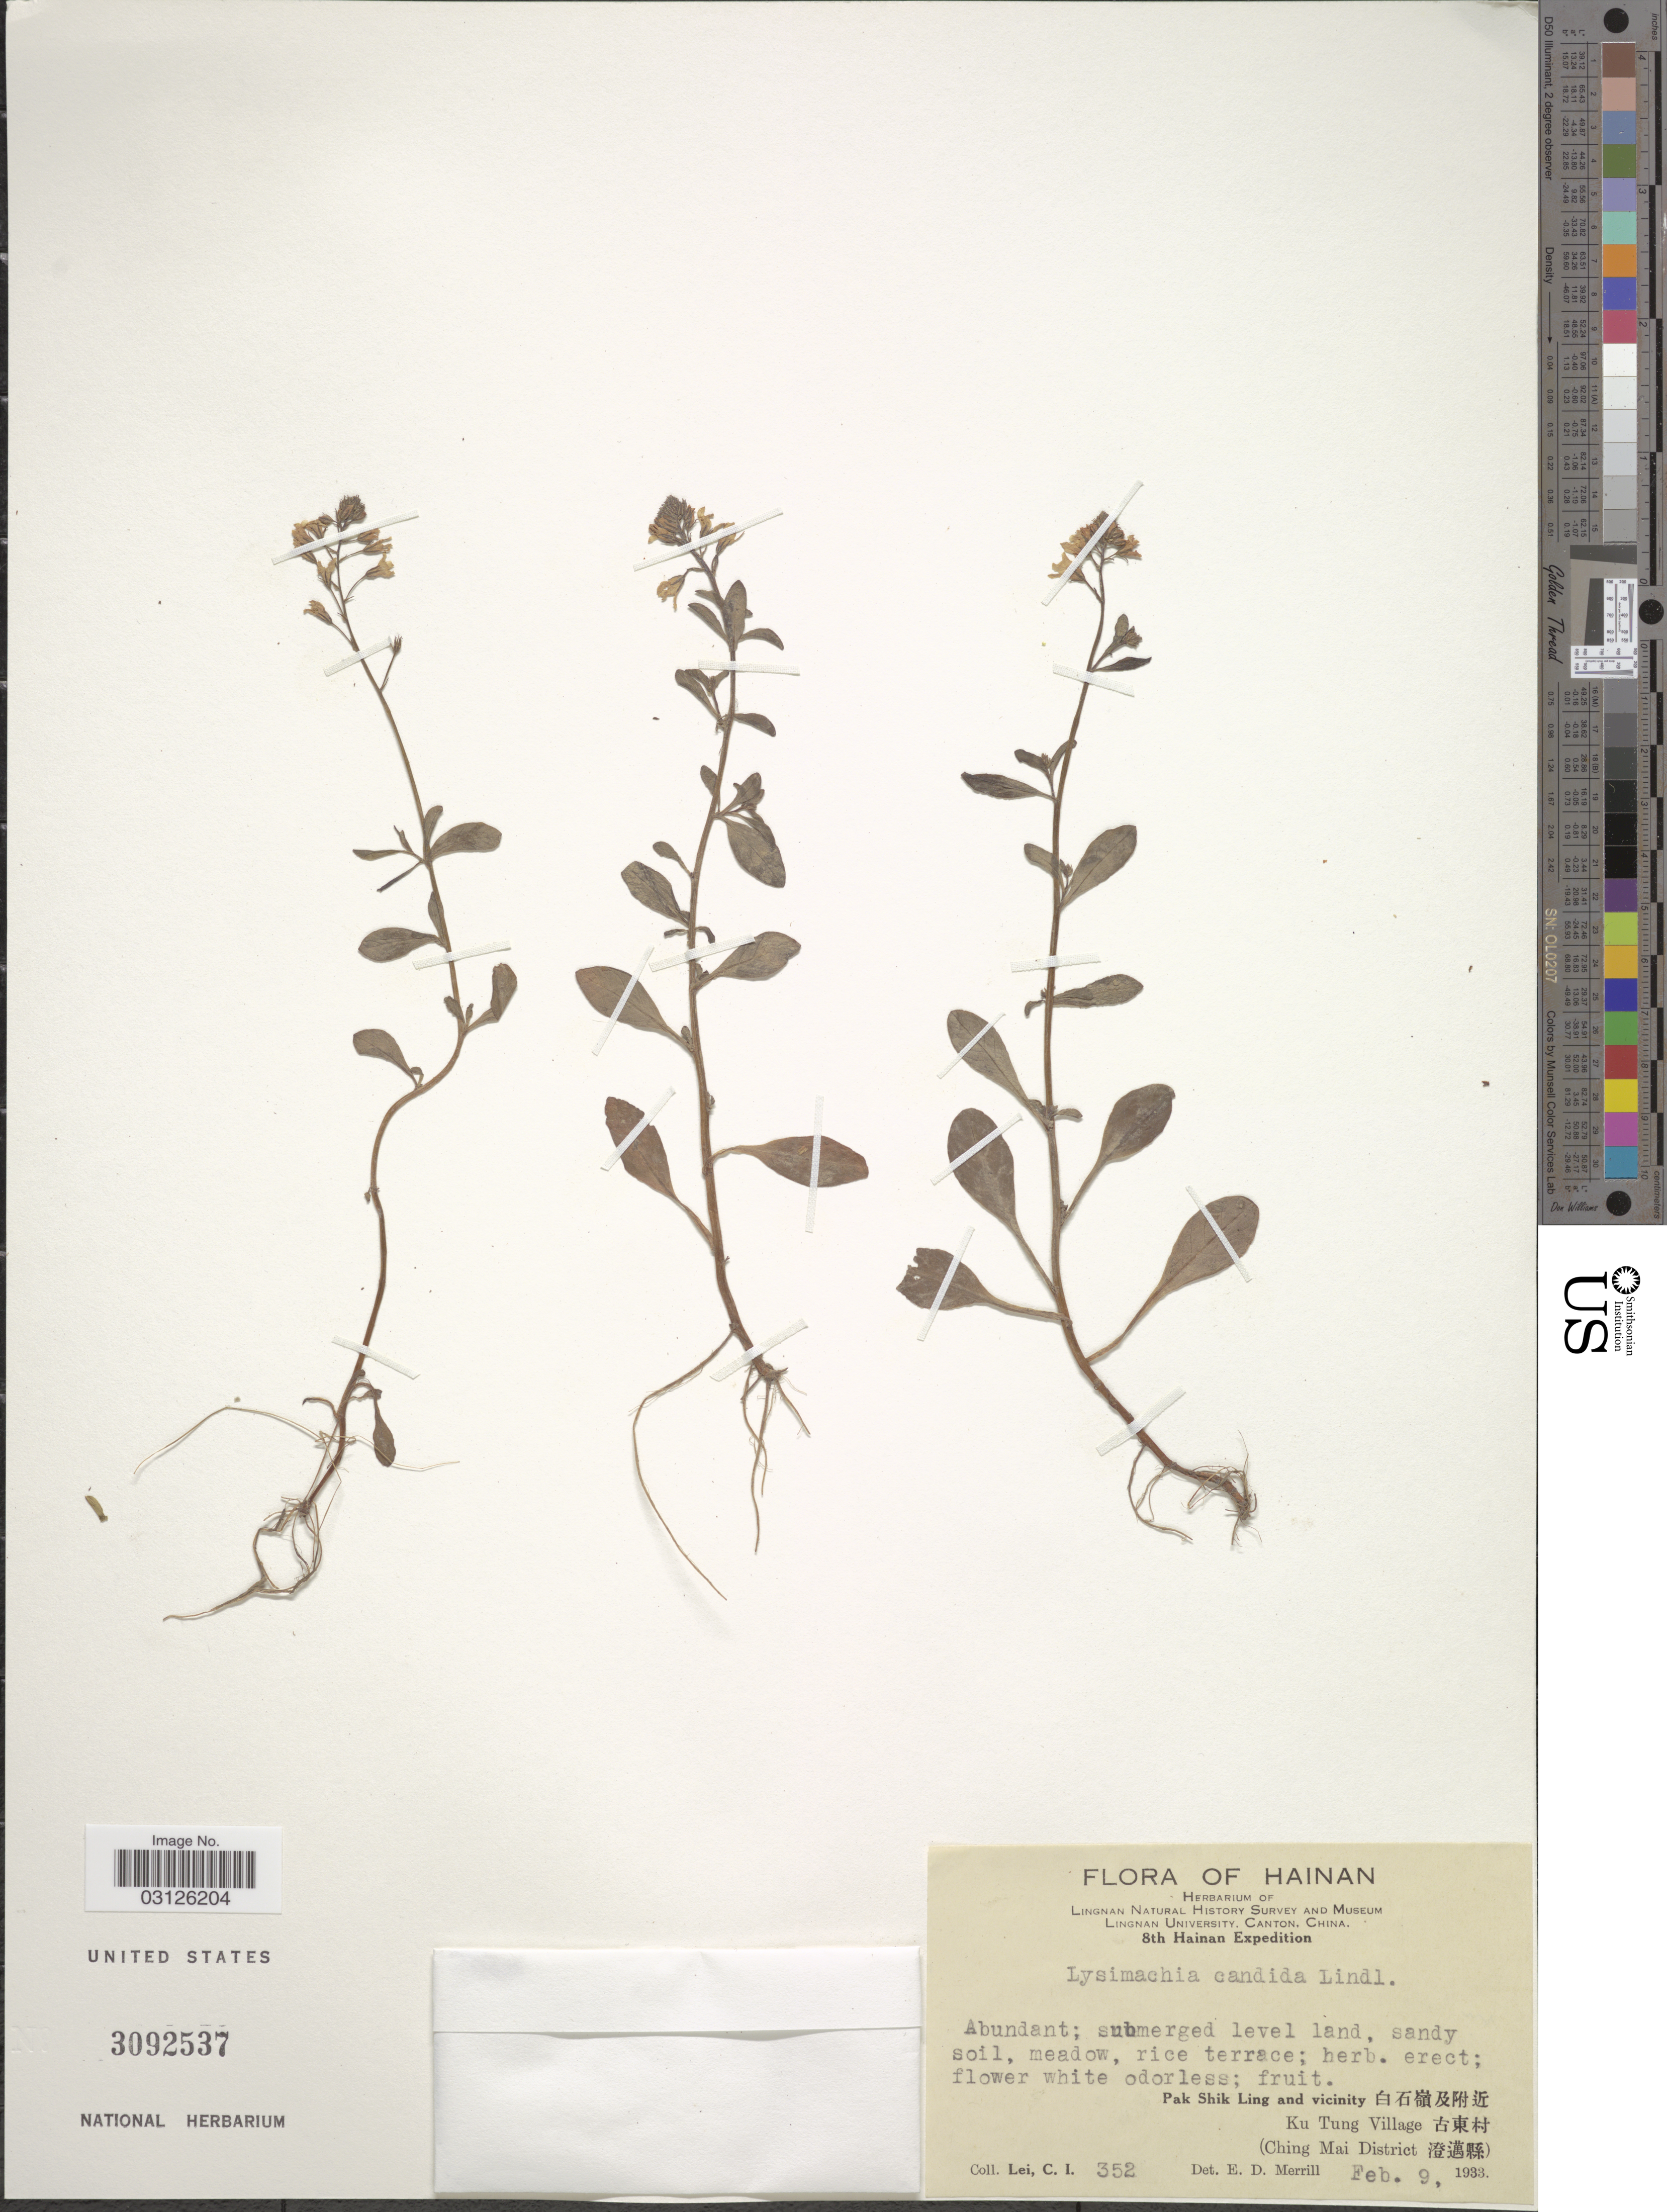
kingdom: Plantae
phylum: Tracheophyta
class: Magnoliopsida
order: Ericales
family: Primulaceae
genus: Lysimachia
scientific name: Lysimachia candida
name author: Lindl.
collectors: C. I. Lei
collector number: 352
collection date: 1933-02-09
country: China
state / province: Hainan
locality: Pak Shik Ling and vicinity, Ku Tung Village. (Ching Mai District).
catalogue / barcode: US 3092537